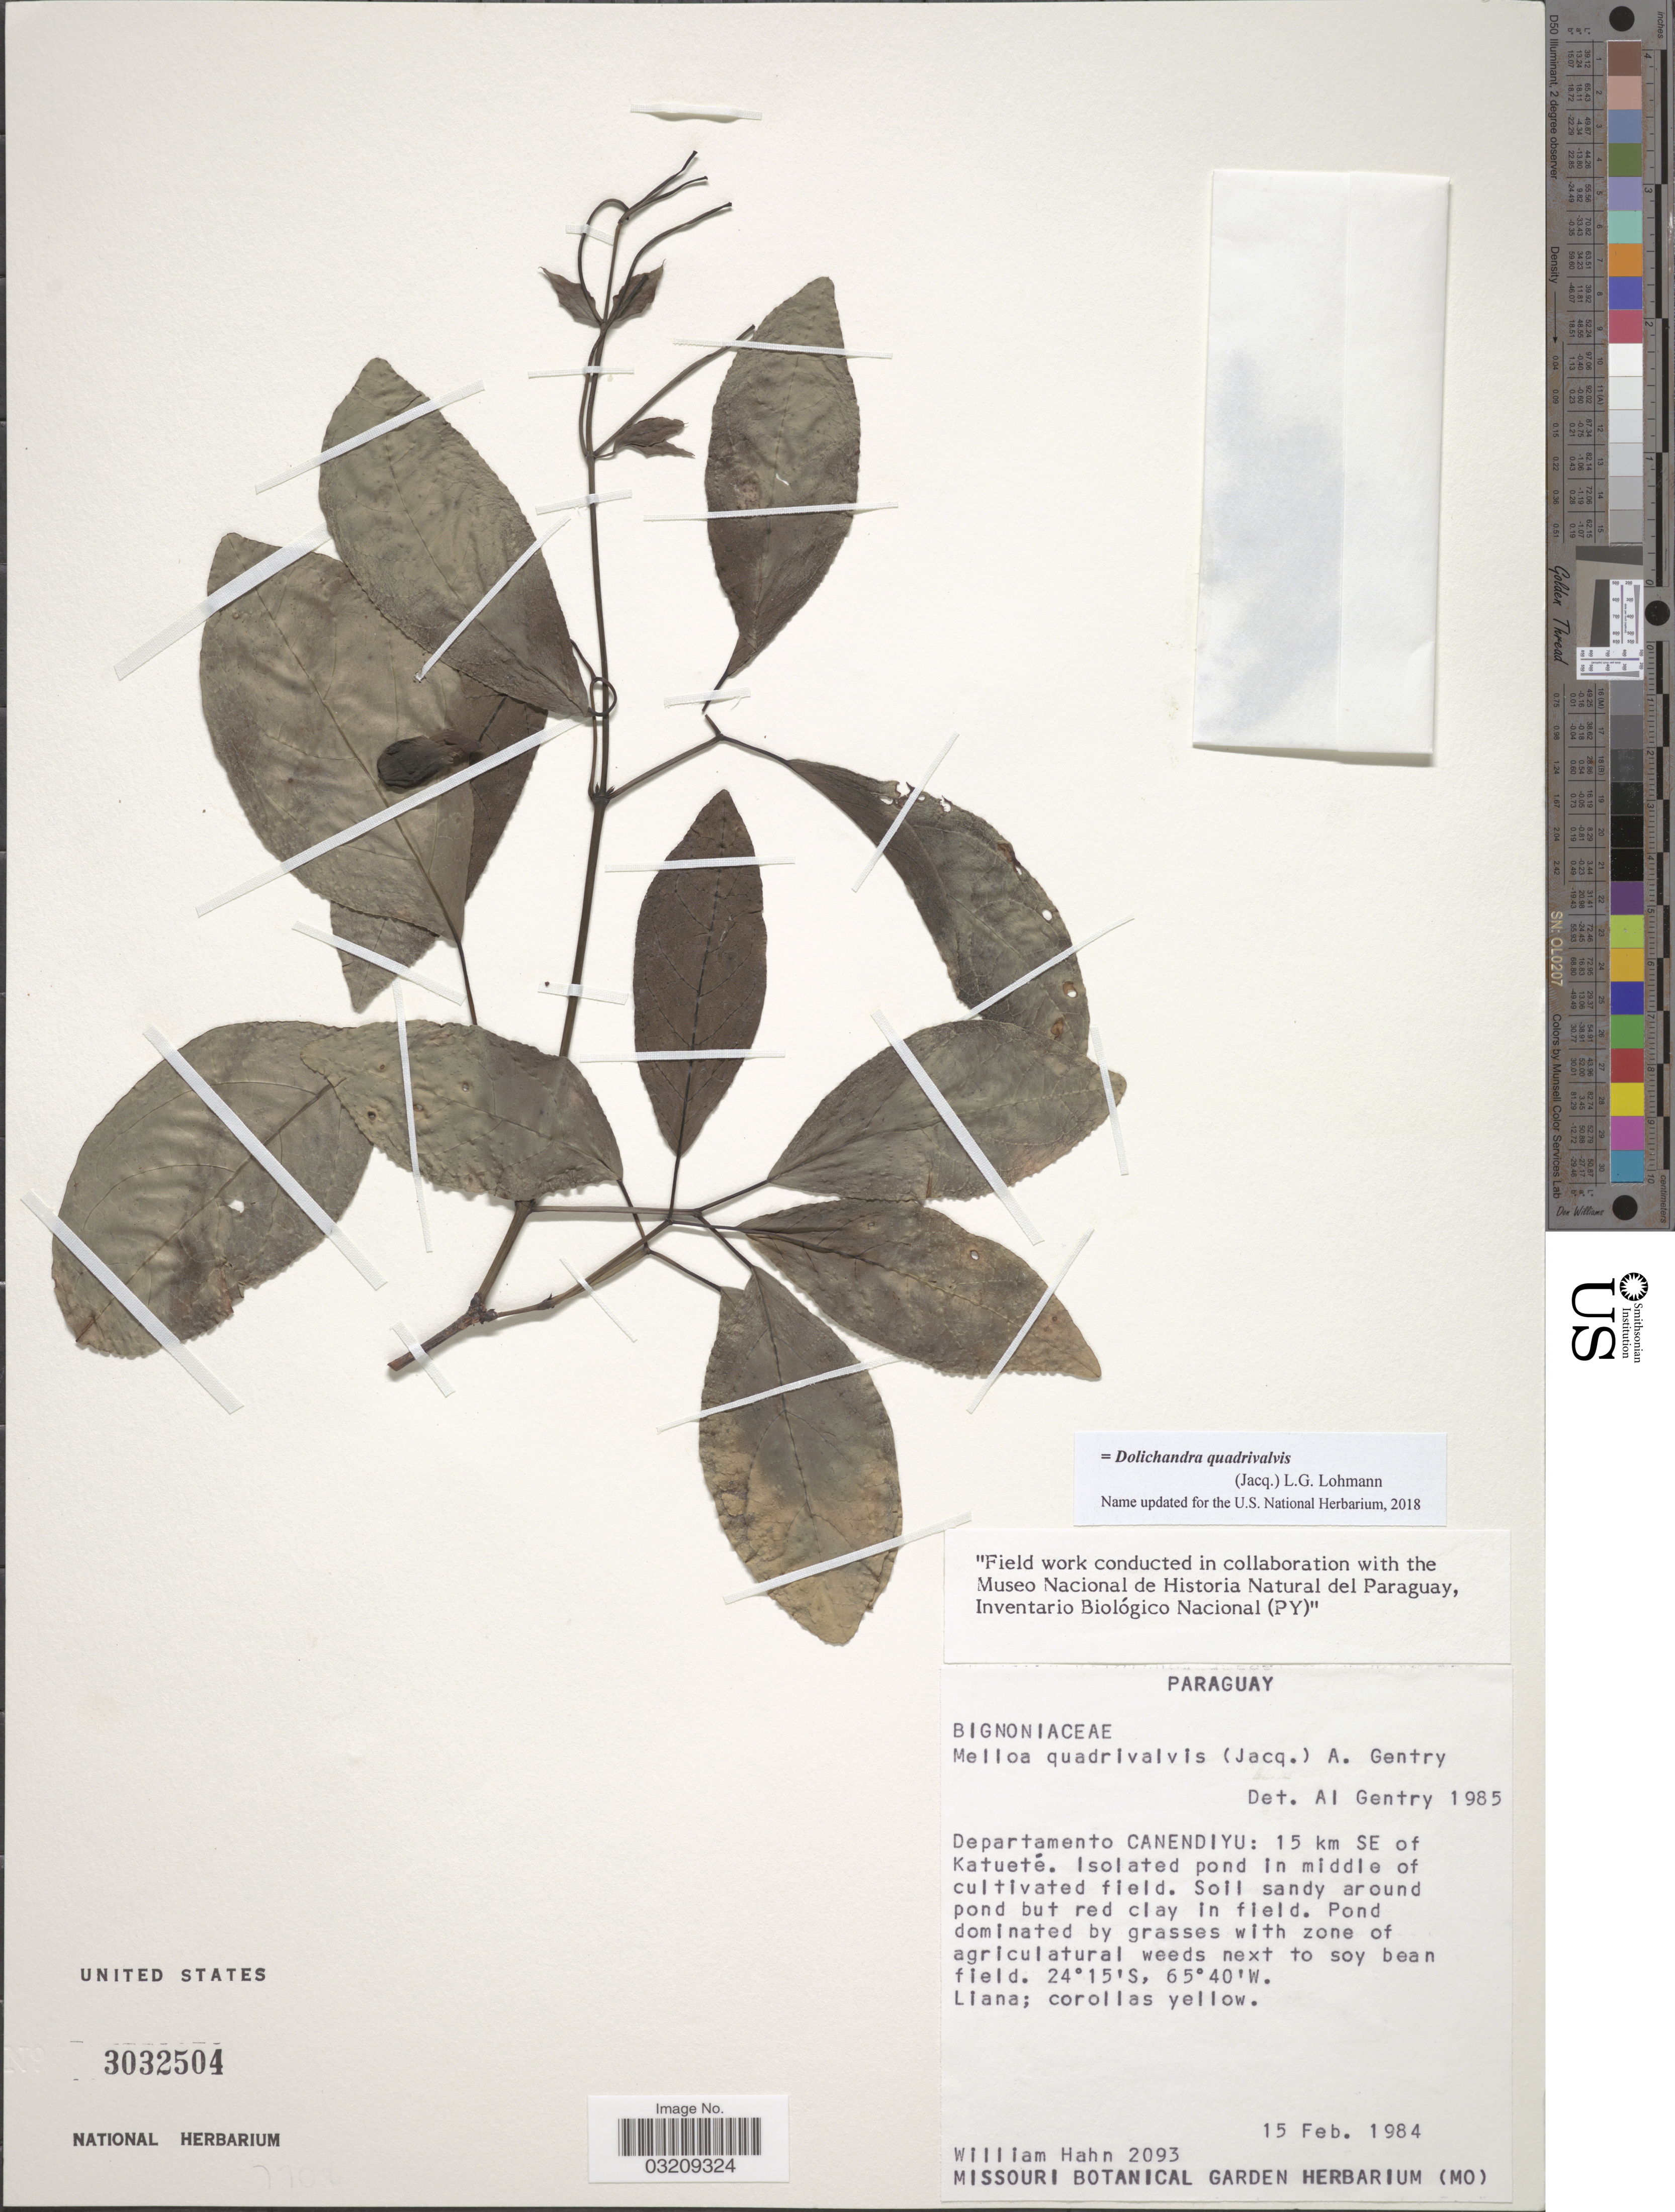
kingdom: Plantae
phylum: Tracheophyta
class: Magnoliopsida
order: Lamiales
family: Bignoniaceae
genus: Dolichandra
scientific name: Dolichandra quadrivalvis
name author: (Jacq.) L.G. Lohmann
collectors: W. Hahn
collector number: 2093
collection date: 1984-02-15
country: Paraguay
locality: Departamento Canendiyu: 15 km SE of Katueté. Isolated pond in middle of cultivated field.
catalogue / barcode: US 3032504